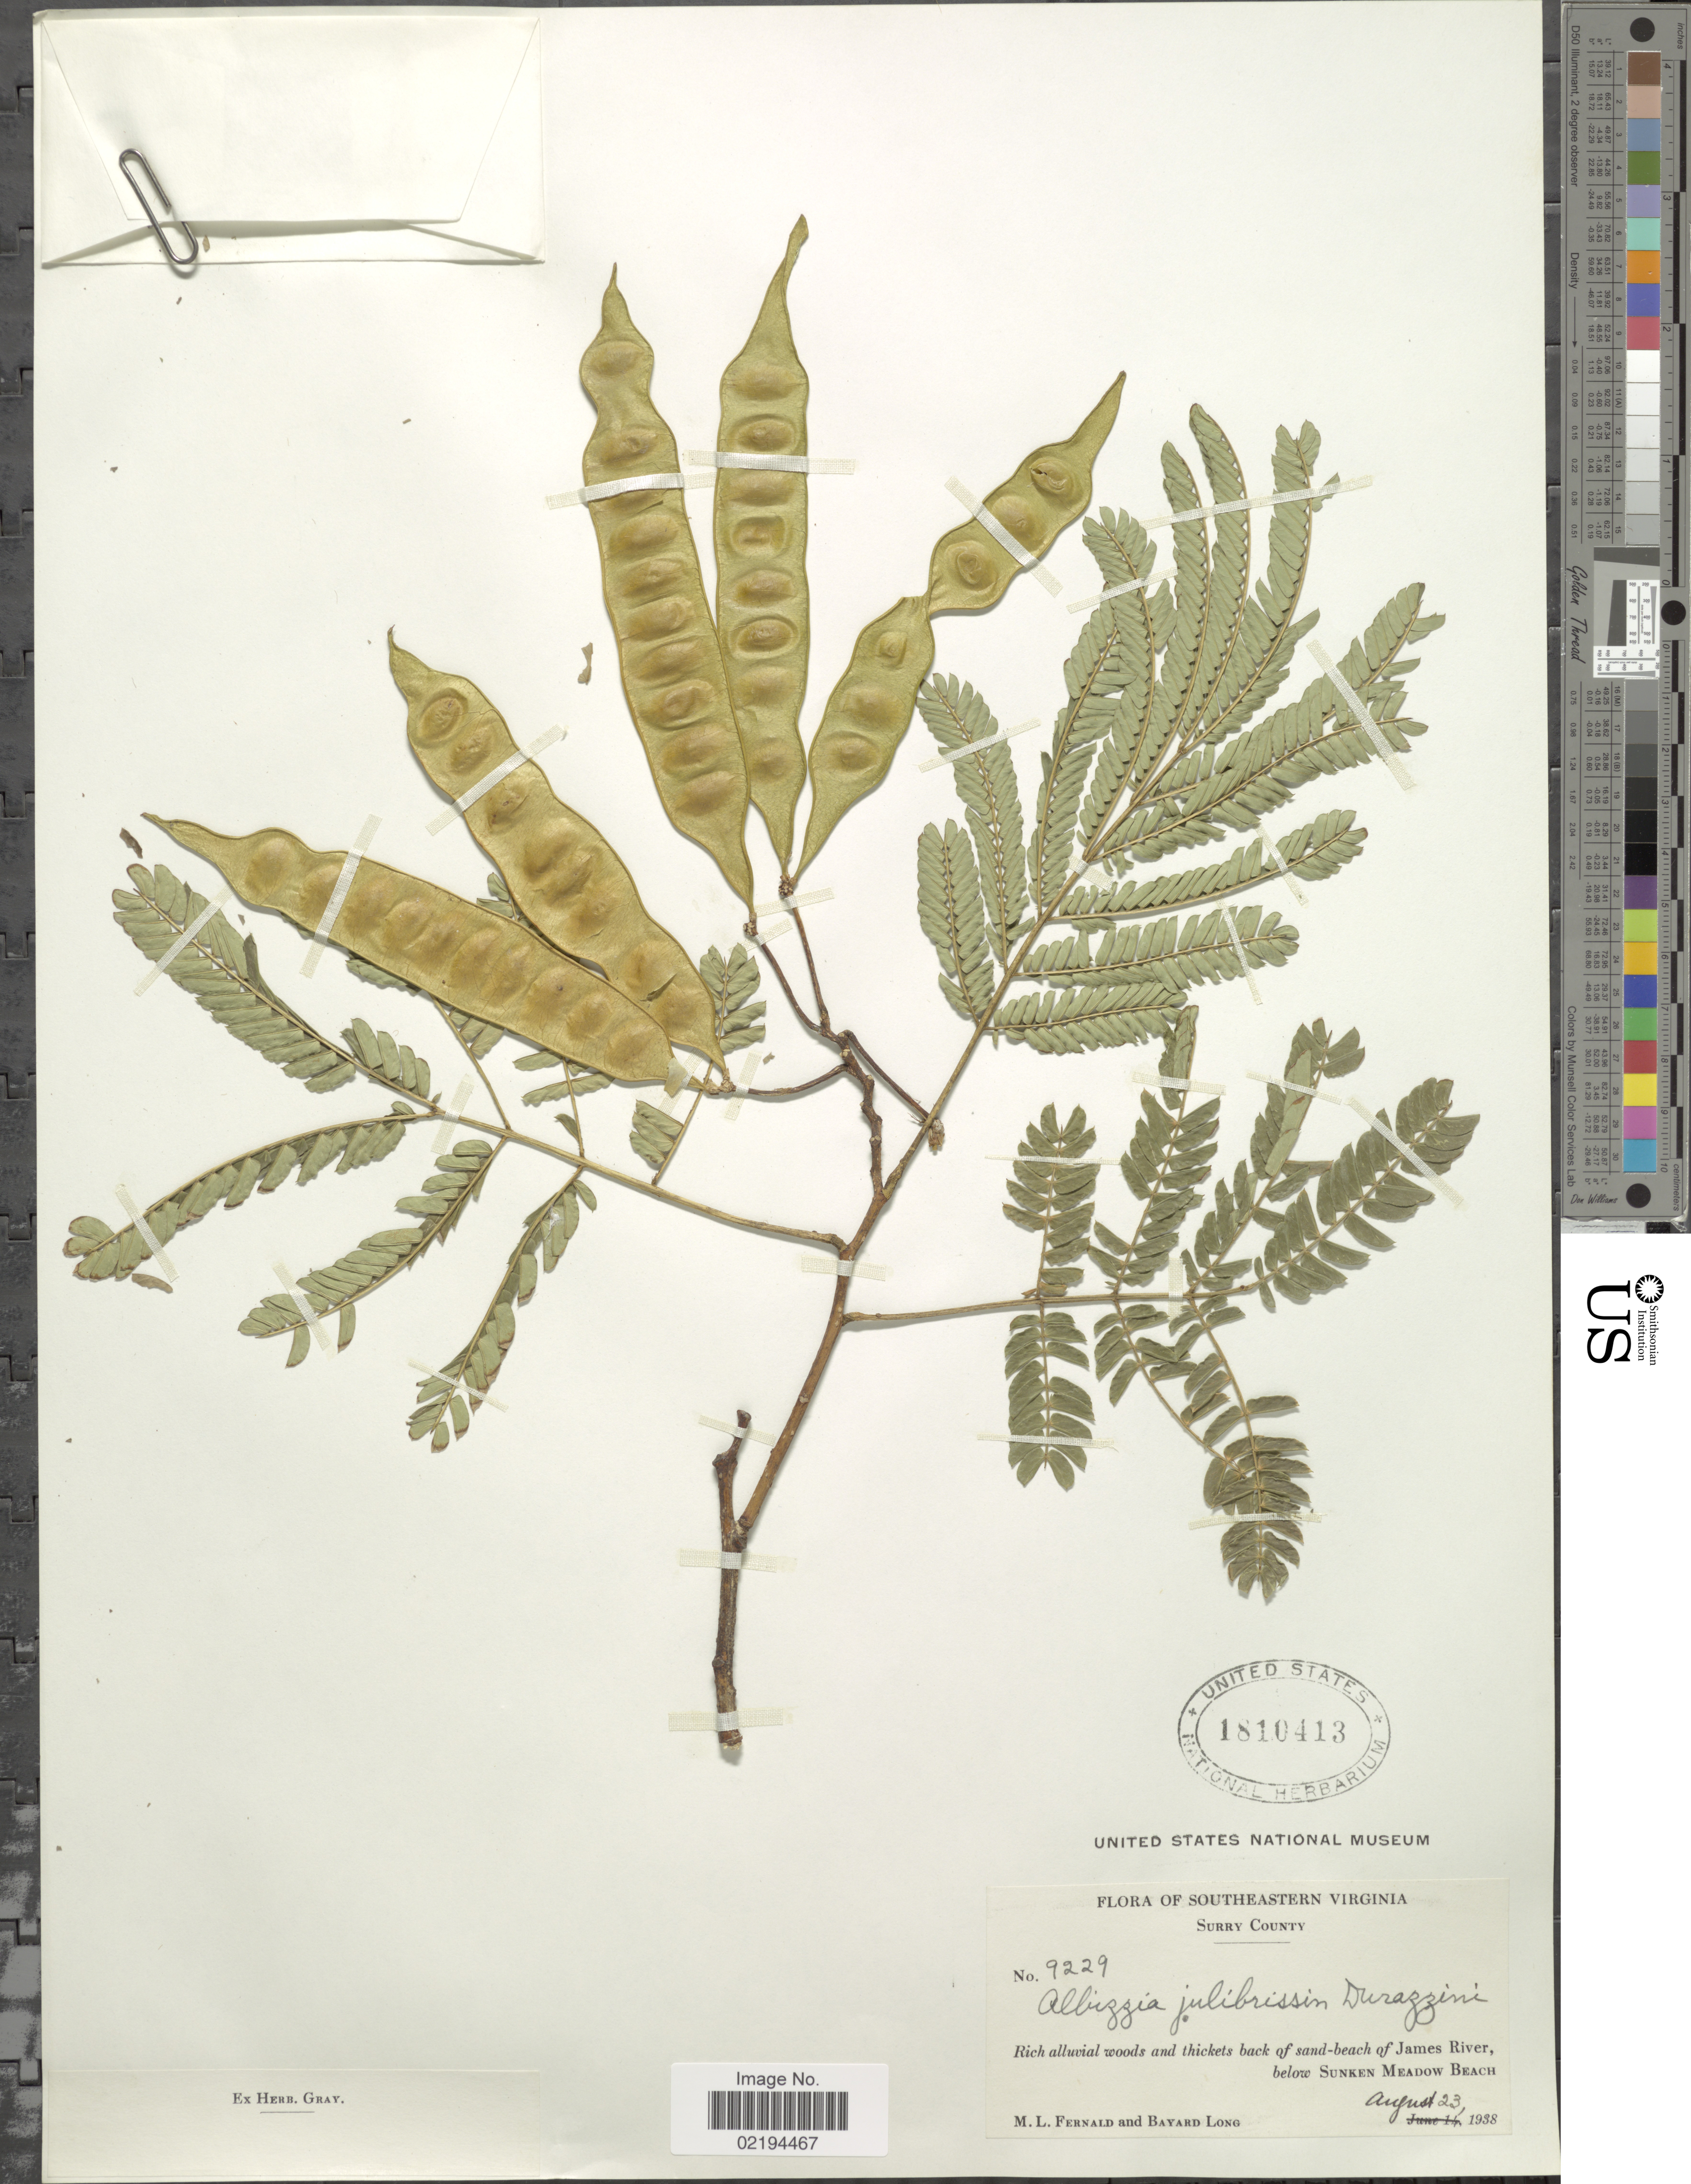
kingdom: Plantae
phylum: Tracheophyta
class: Magnoliopsida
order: Fabales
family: Fabaceae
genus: Albizia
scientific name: Albizia julibrissin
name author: Durazz.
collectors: M. L. Fernald & B. Long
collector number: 9229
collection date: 1938-08-23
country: United States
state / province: Virginia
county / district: Surry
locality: Southeastern Virginia, Surry County, rich alluvial woods and thickets back of sand-beach of James River, below Sunken Meadow Beach.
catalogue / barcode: US 1810413